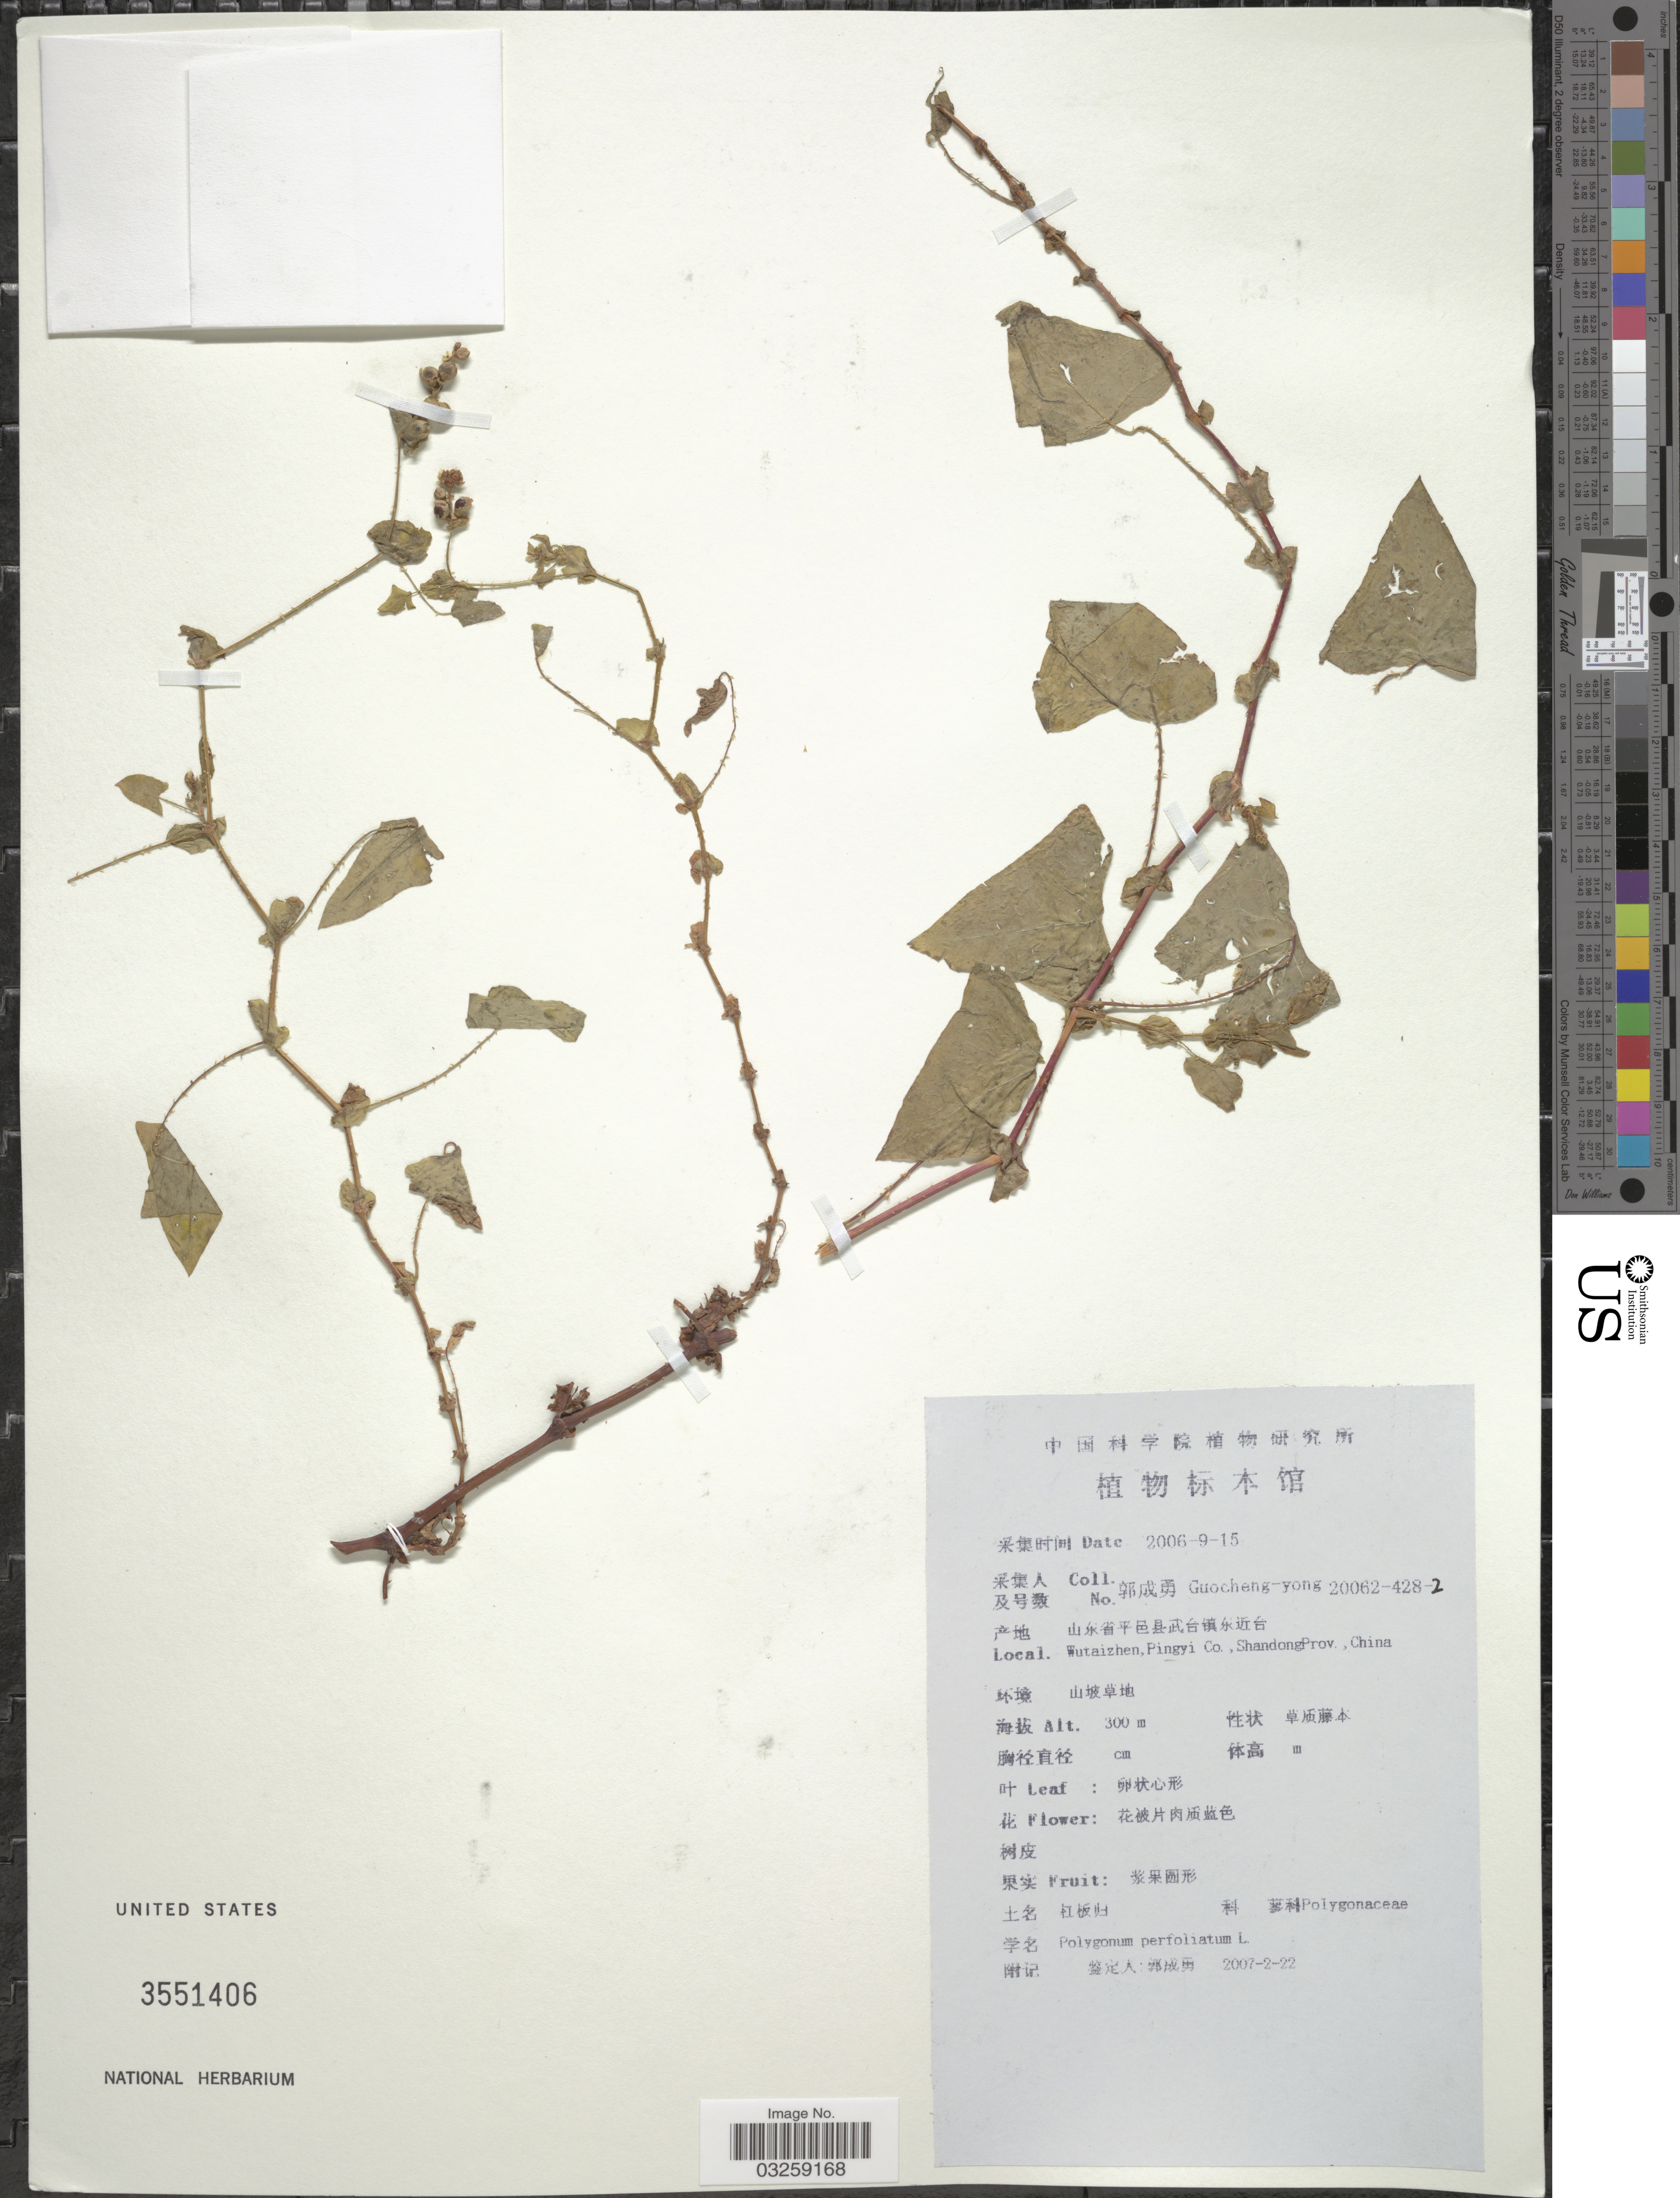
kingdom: Plantae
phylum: Tracheophyta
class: Magnoliopsida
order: Caryophyllales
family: Polygonaceae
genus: Polygonum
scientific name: Polygonum perfoliatum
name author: L.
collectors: Guo cheng-yong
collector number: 20062-428-2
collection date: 2006-09-15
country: China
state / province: Shandong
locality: Wutaizhen, Pingyi Co.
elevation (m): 300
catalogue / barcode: US 3551406